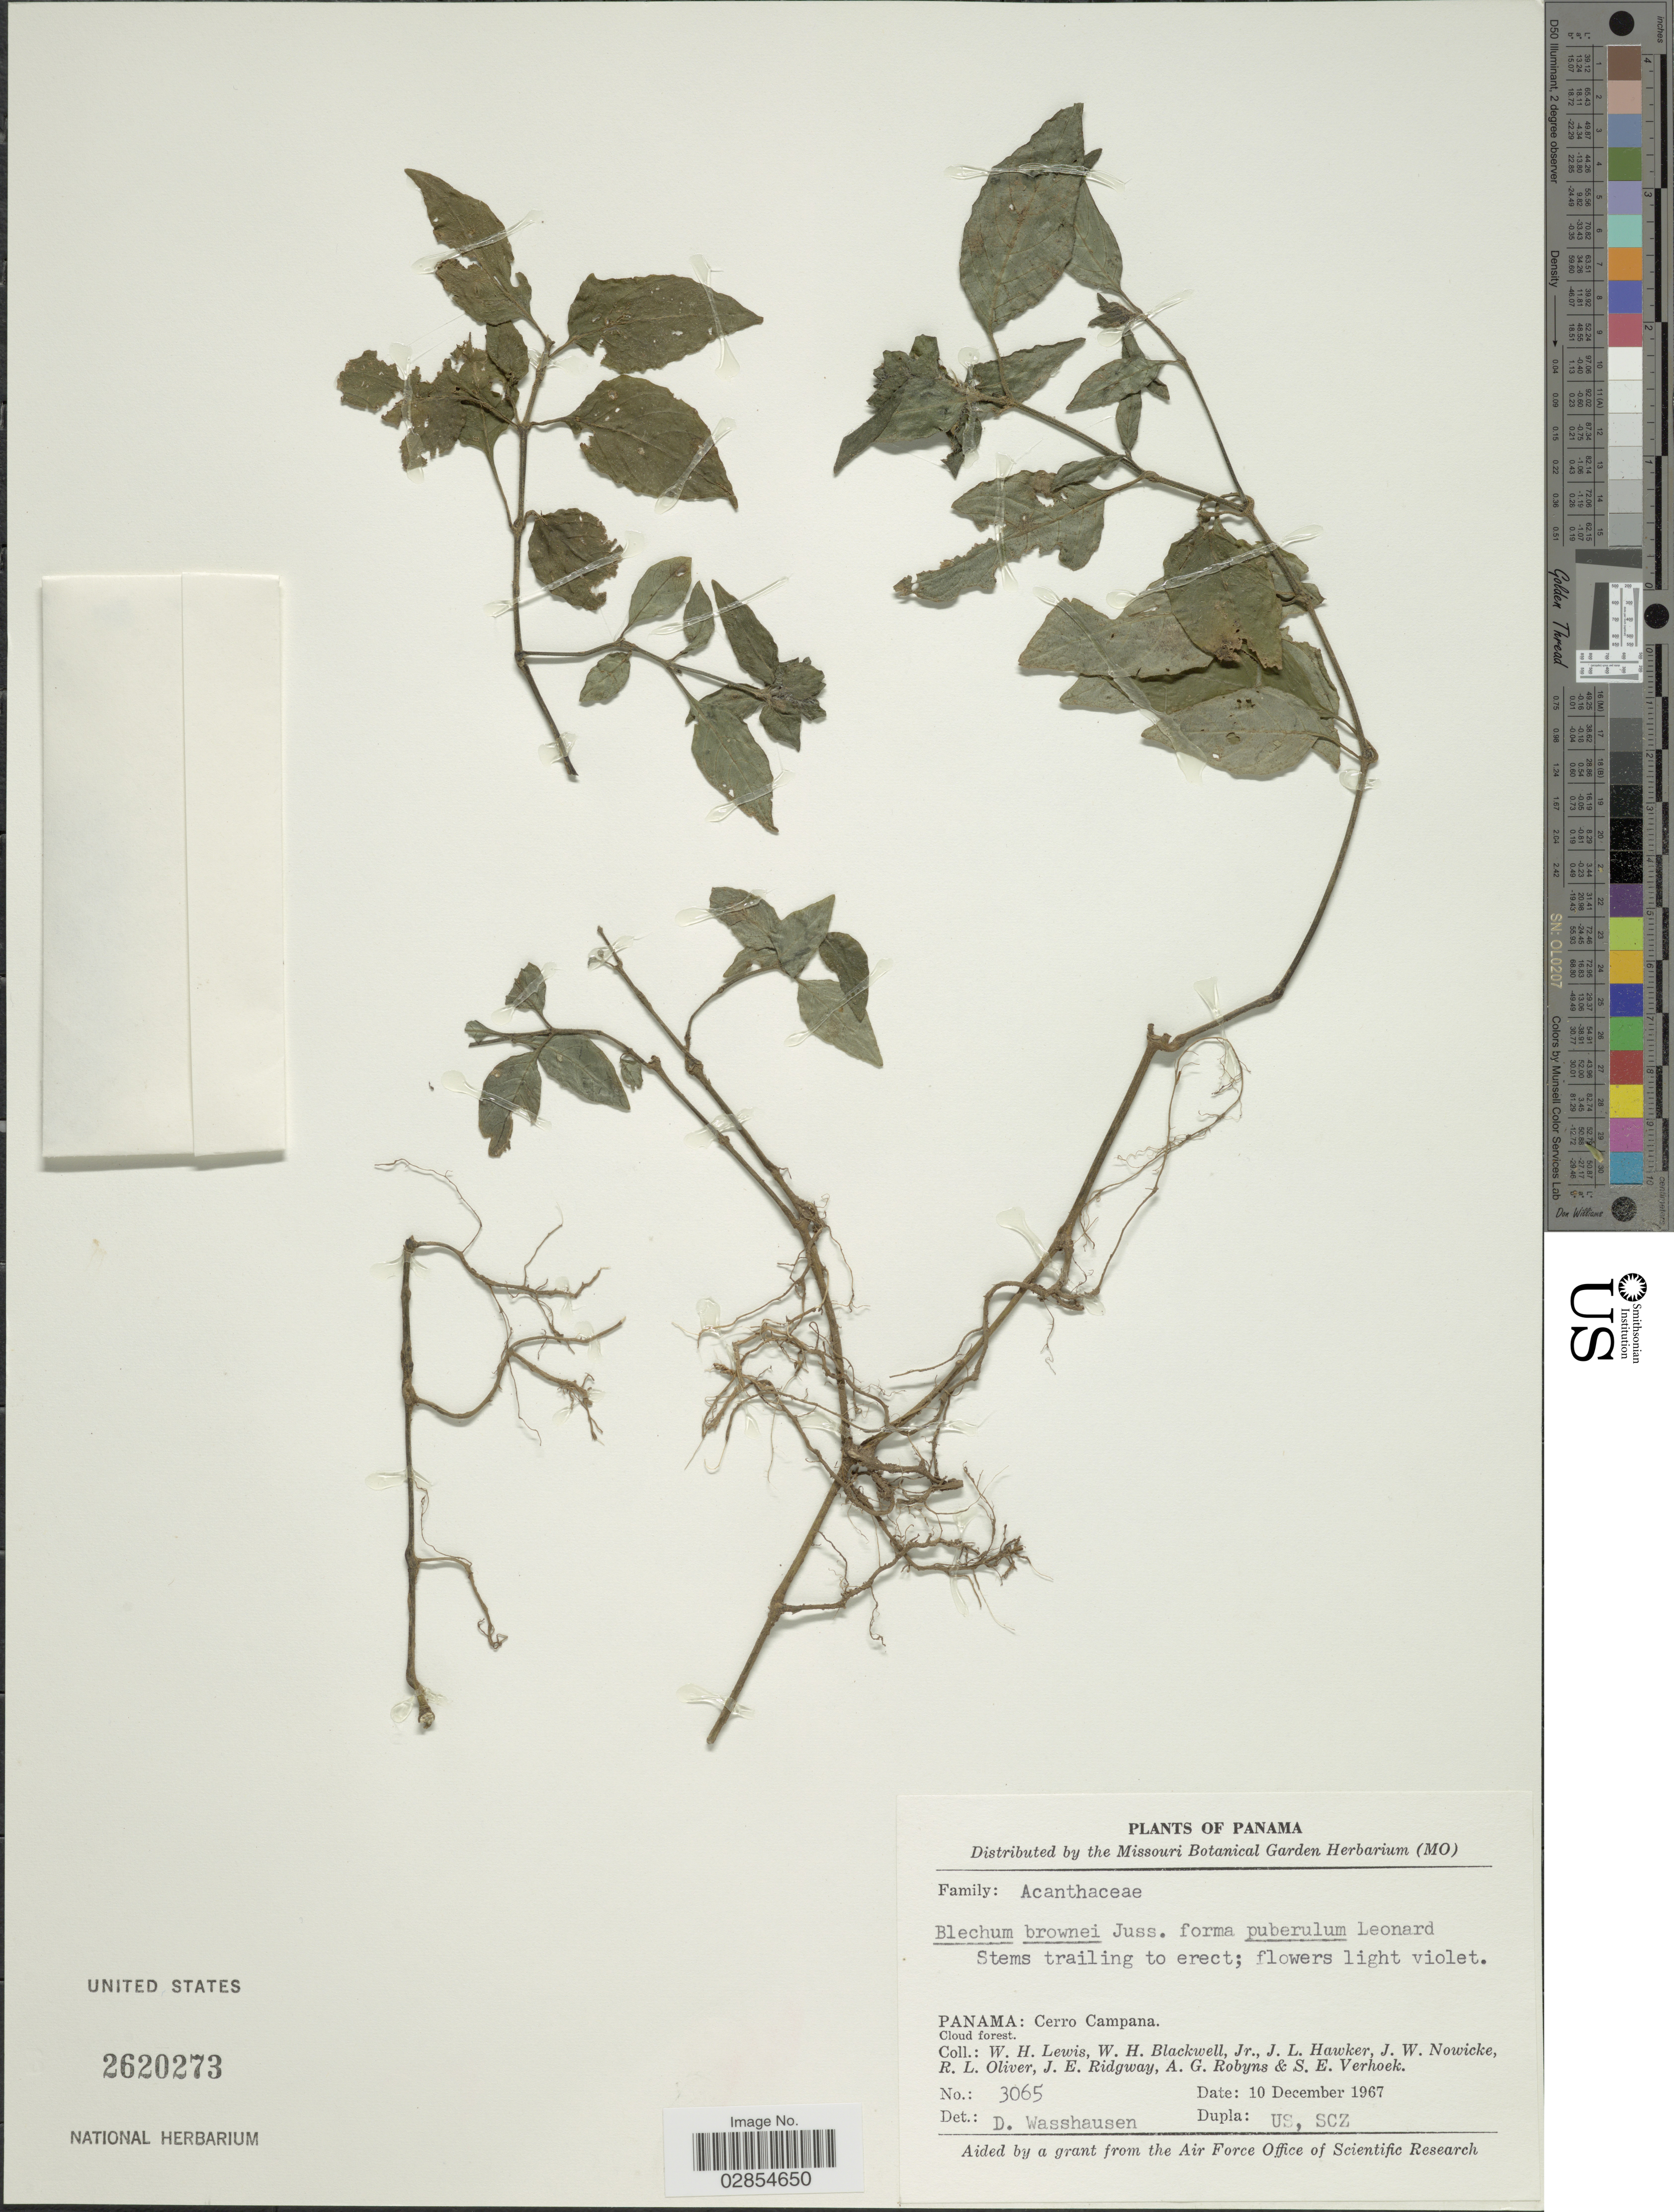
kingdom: Plantae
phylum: Tracheophyta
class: Magnoliopsida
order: Lamiales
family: Acanthaceae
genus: Blechum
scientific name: Blechum pyramidatum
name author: (Lam.) Urb.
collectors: W. H. Lewis, W. H. Blackwell, J. L. Hawker, J. W. Nowicke & et al.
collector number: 3065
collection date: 1967-12-10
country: Panama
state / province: Panamá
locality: Panama: Cerro Campana.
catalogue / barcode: US 2620273